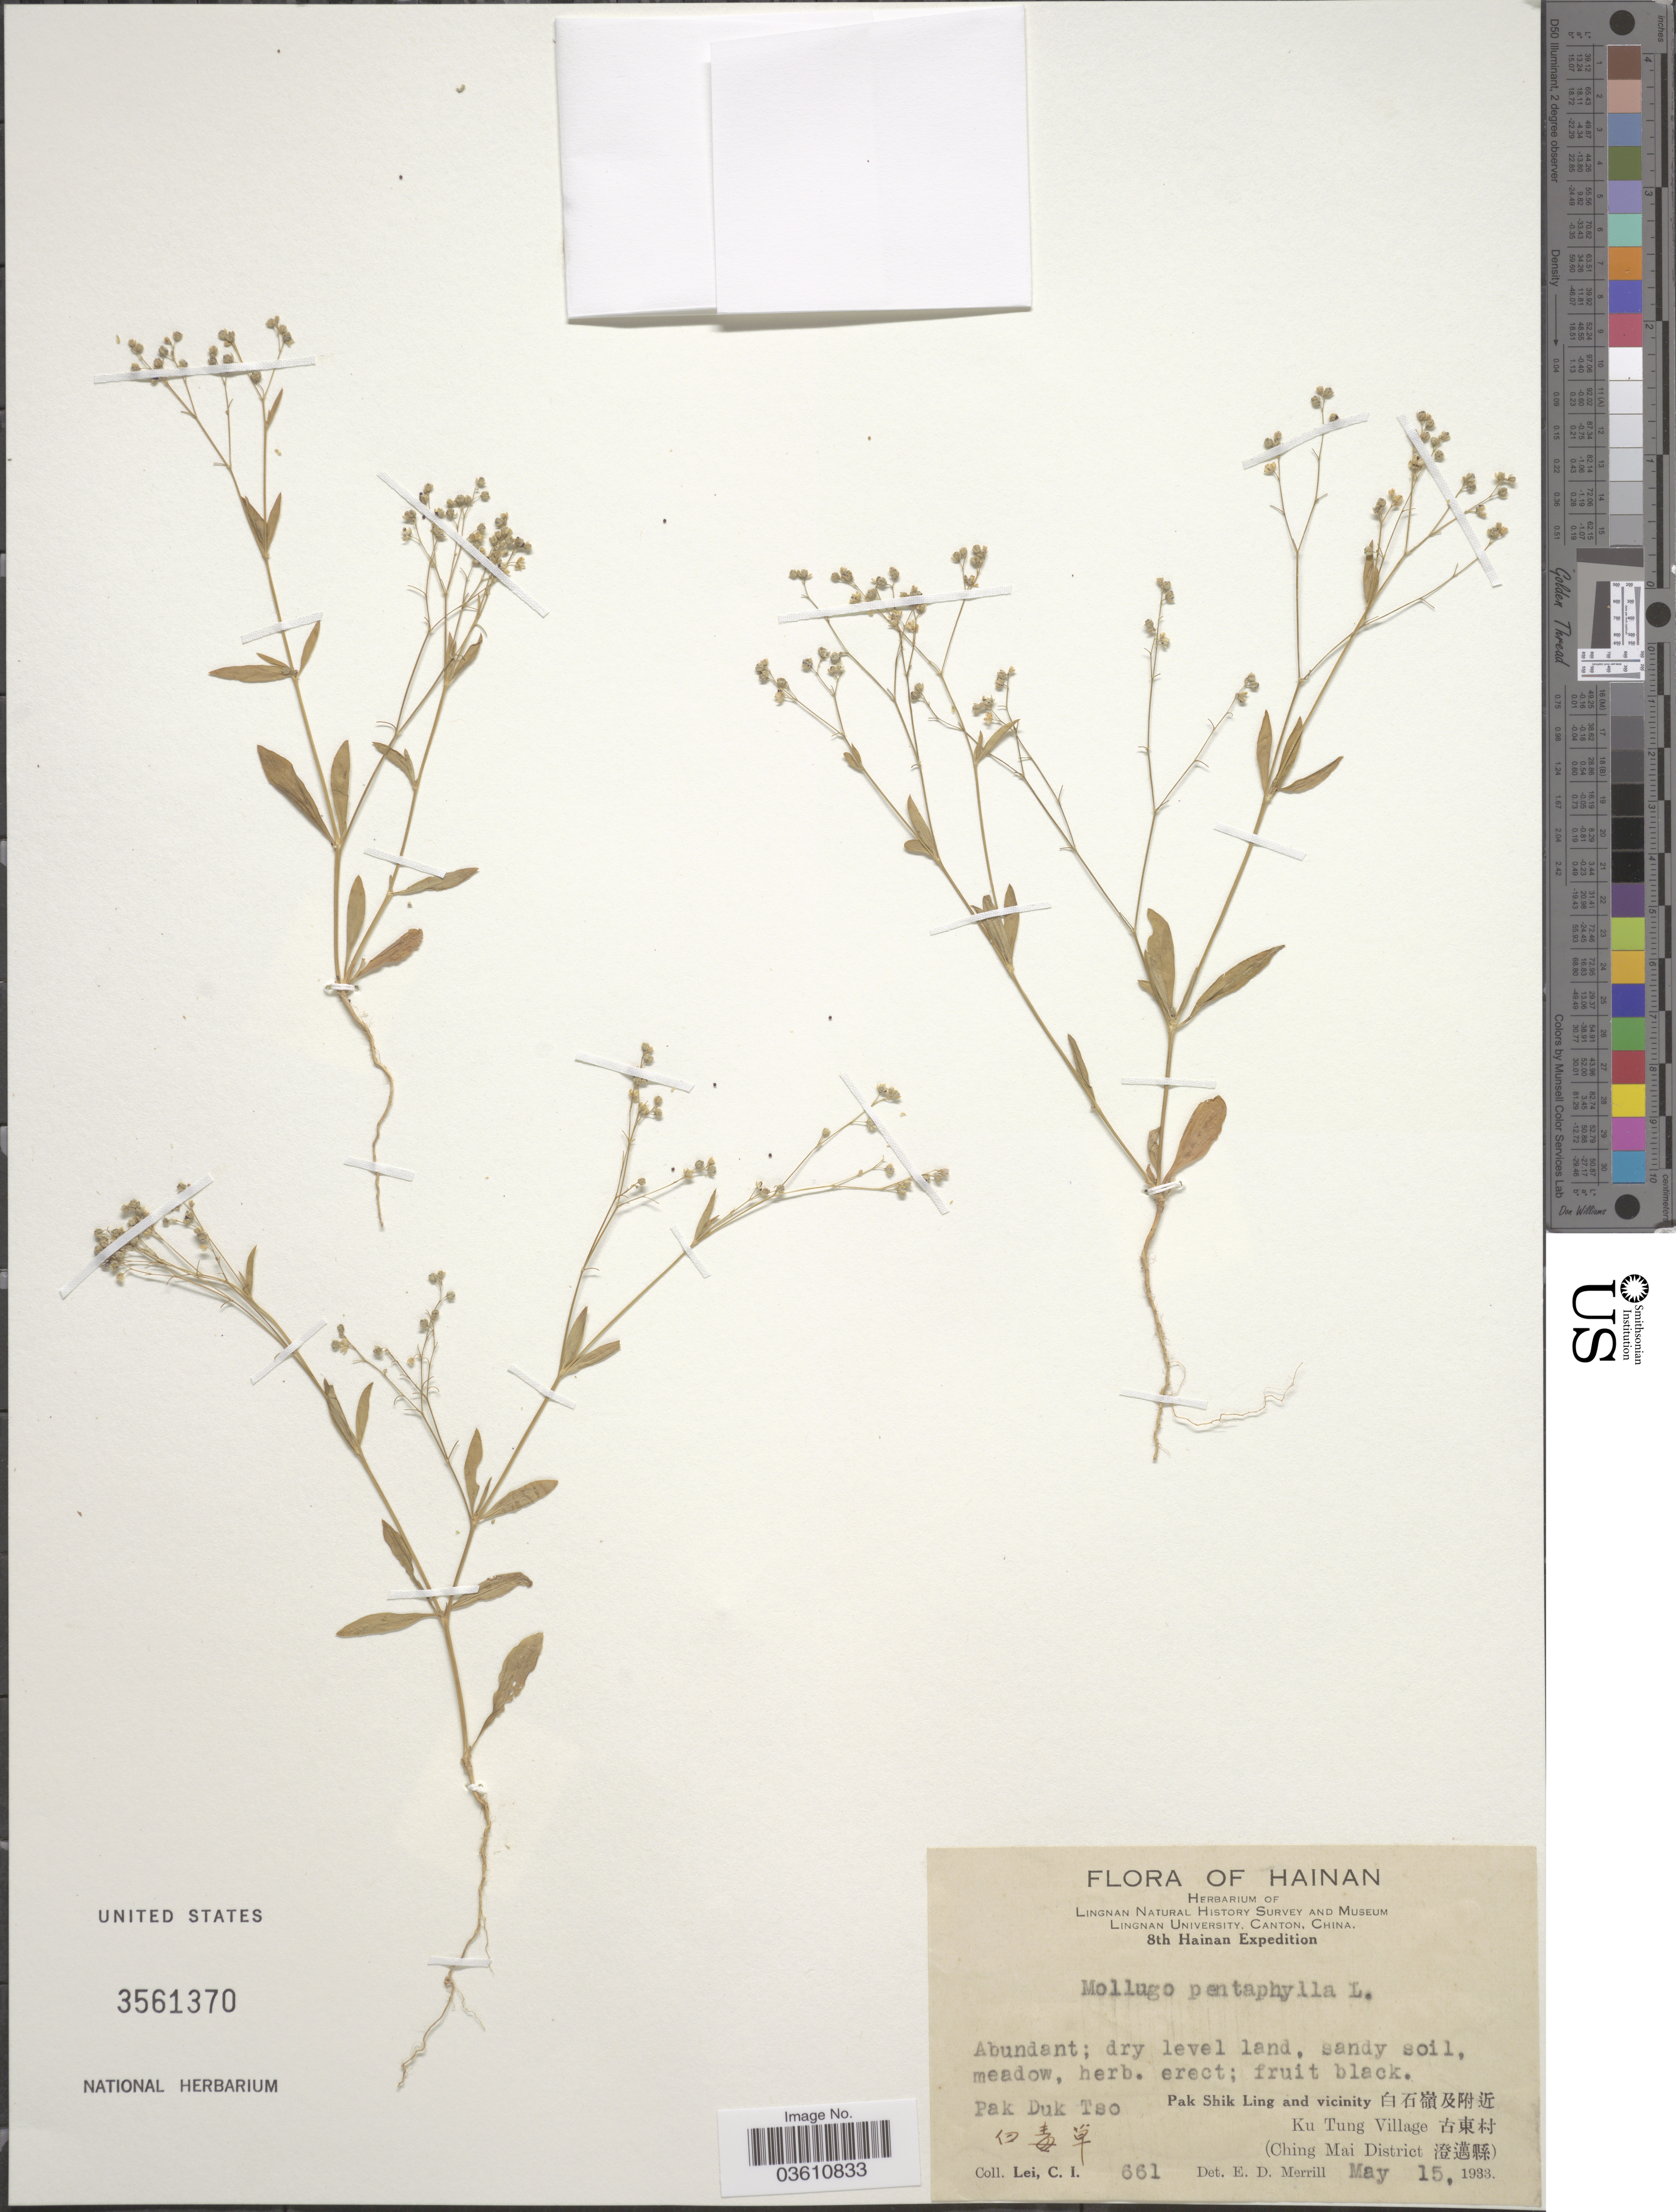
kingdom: Plantae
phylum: Tracheophyta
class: Magnoliopsida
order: Caryophyllales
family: Molluginaceae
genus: Trigastrotheca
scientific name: Trigastrotheca pentaphylla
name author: (L.) Thulin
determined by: Strong, Mark T., (BOT), Smithsonian Institution - National Museum of Natural History (UNITED STATES)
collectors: C. I. Lei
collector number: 661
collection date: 1933-05-15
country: China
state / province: Hainan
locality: Pak Shik Ling and vicinity Ku Tung Village (Ching Mai District).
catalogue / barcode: US 3561370